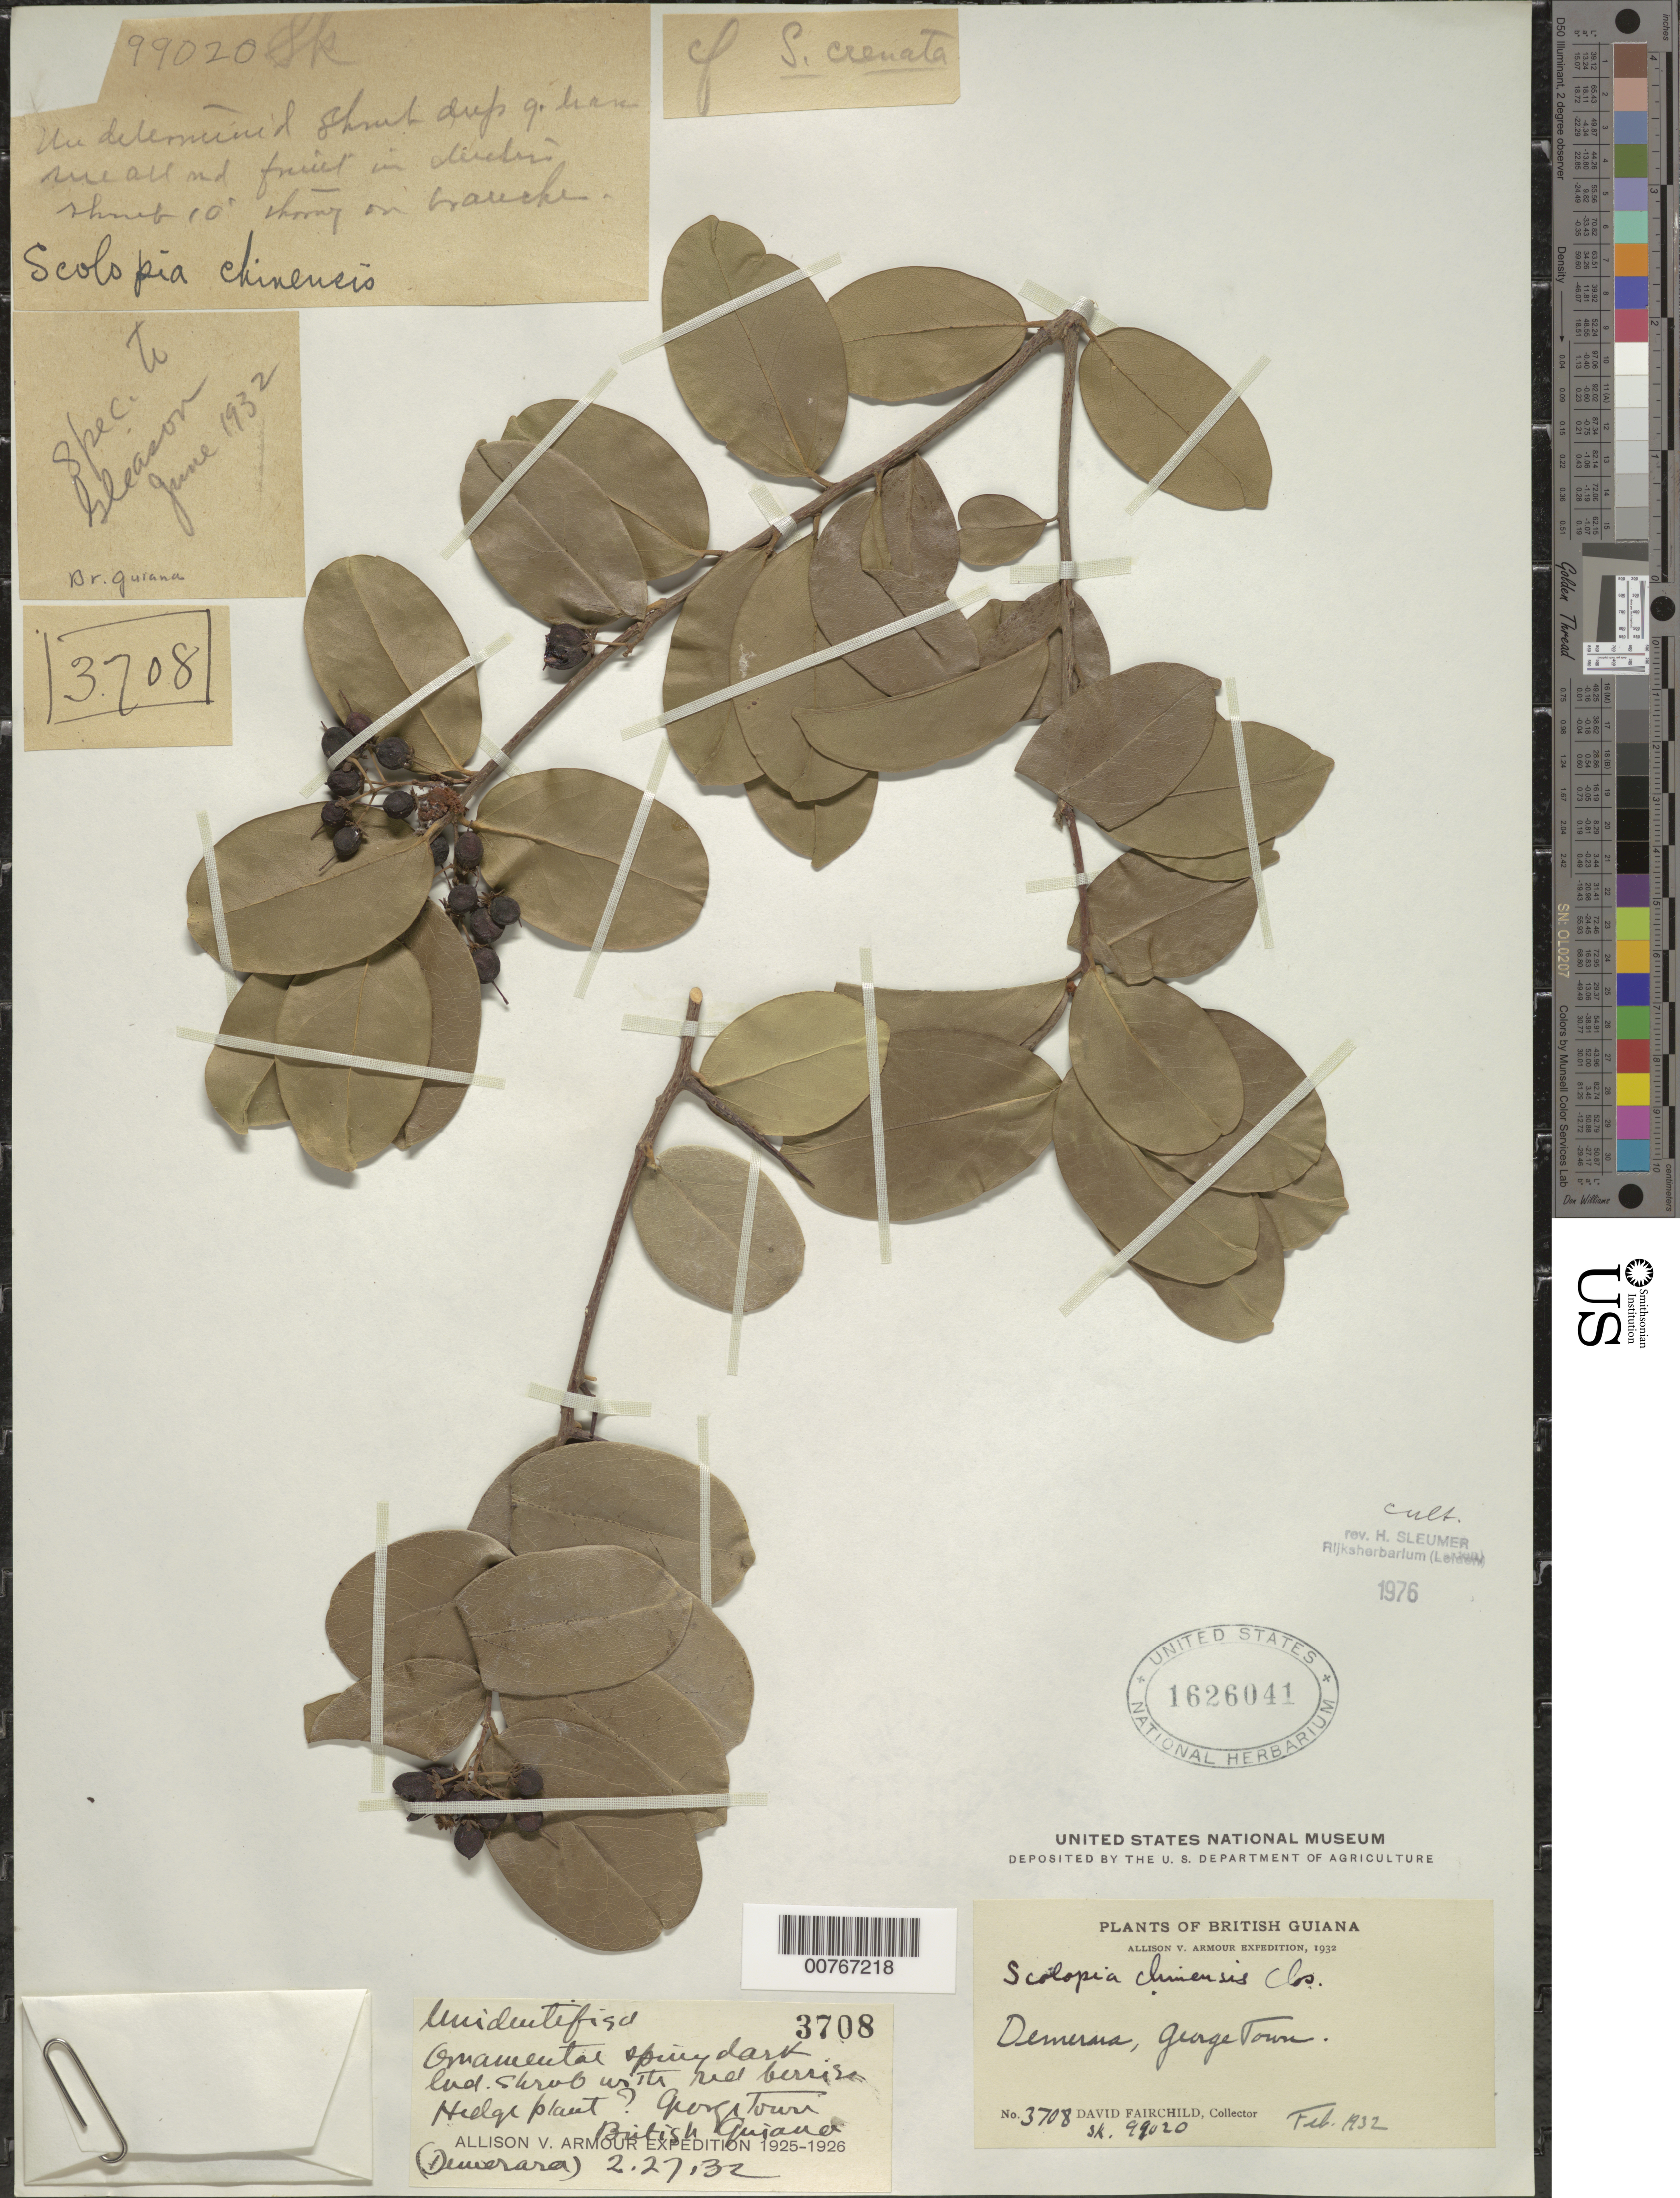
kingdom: Plantae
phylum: Tracheophyta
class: Magnoliopsida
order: Malpighiales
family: Salicaceae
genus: Scolopia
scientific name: Scolopia chinensis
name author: (Lour.) Clos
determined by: Sleumer, H. O.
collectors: D. G. Fairchild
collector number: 3708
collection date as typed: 27-Feb-32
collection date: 1932-02-27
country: Guyana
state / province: Demerara-Mahaica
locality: Georgetown, Demerara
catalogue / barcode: US 1626041